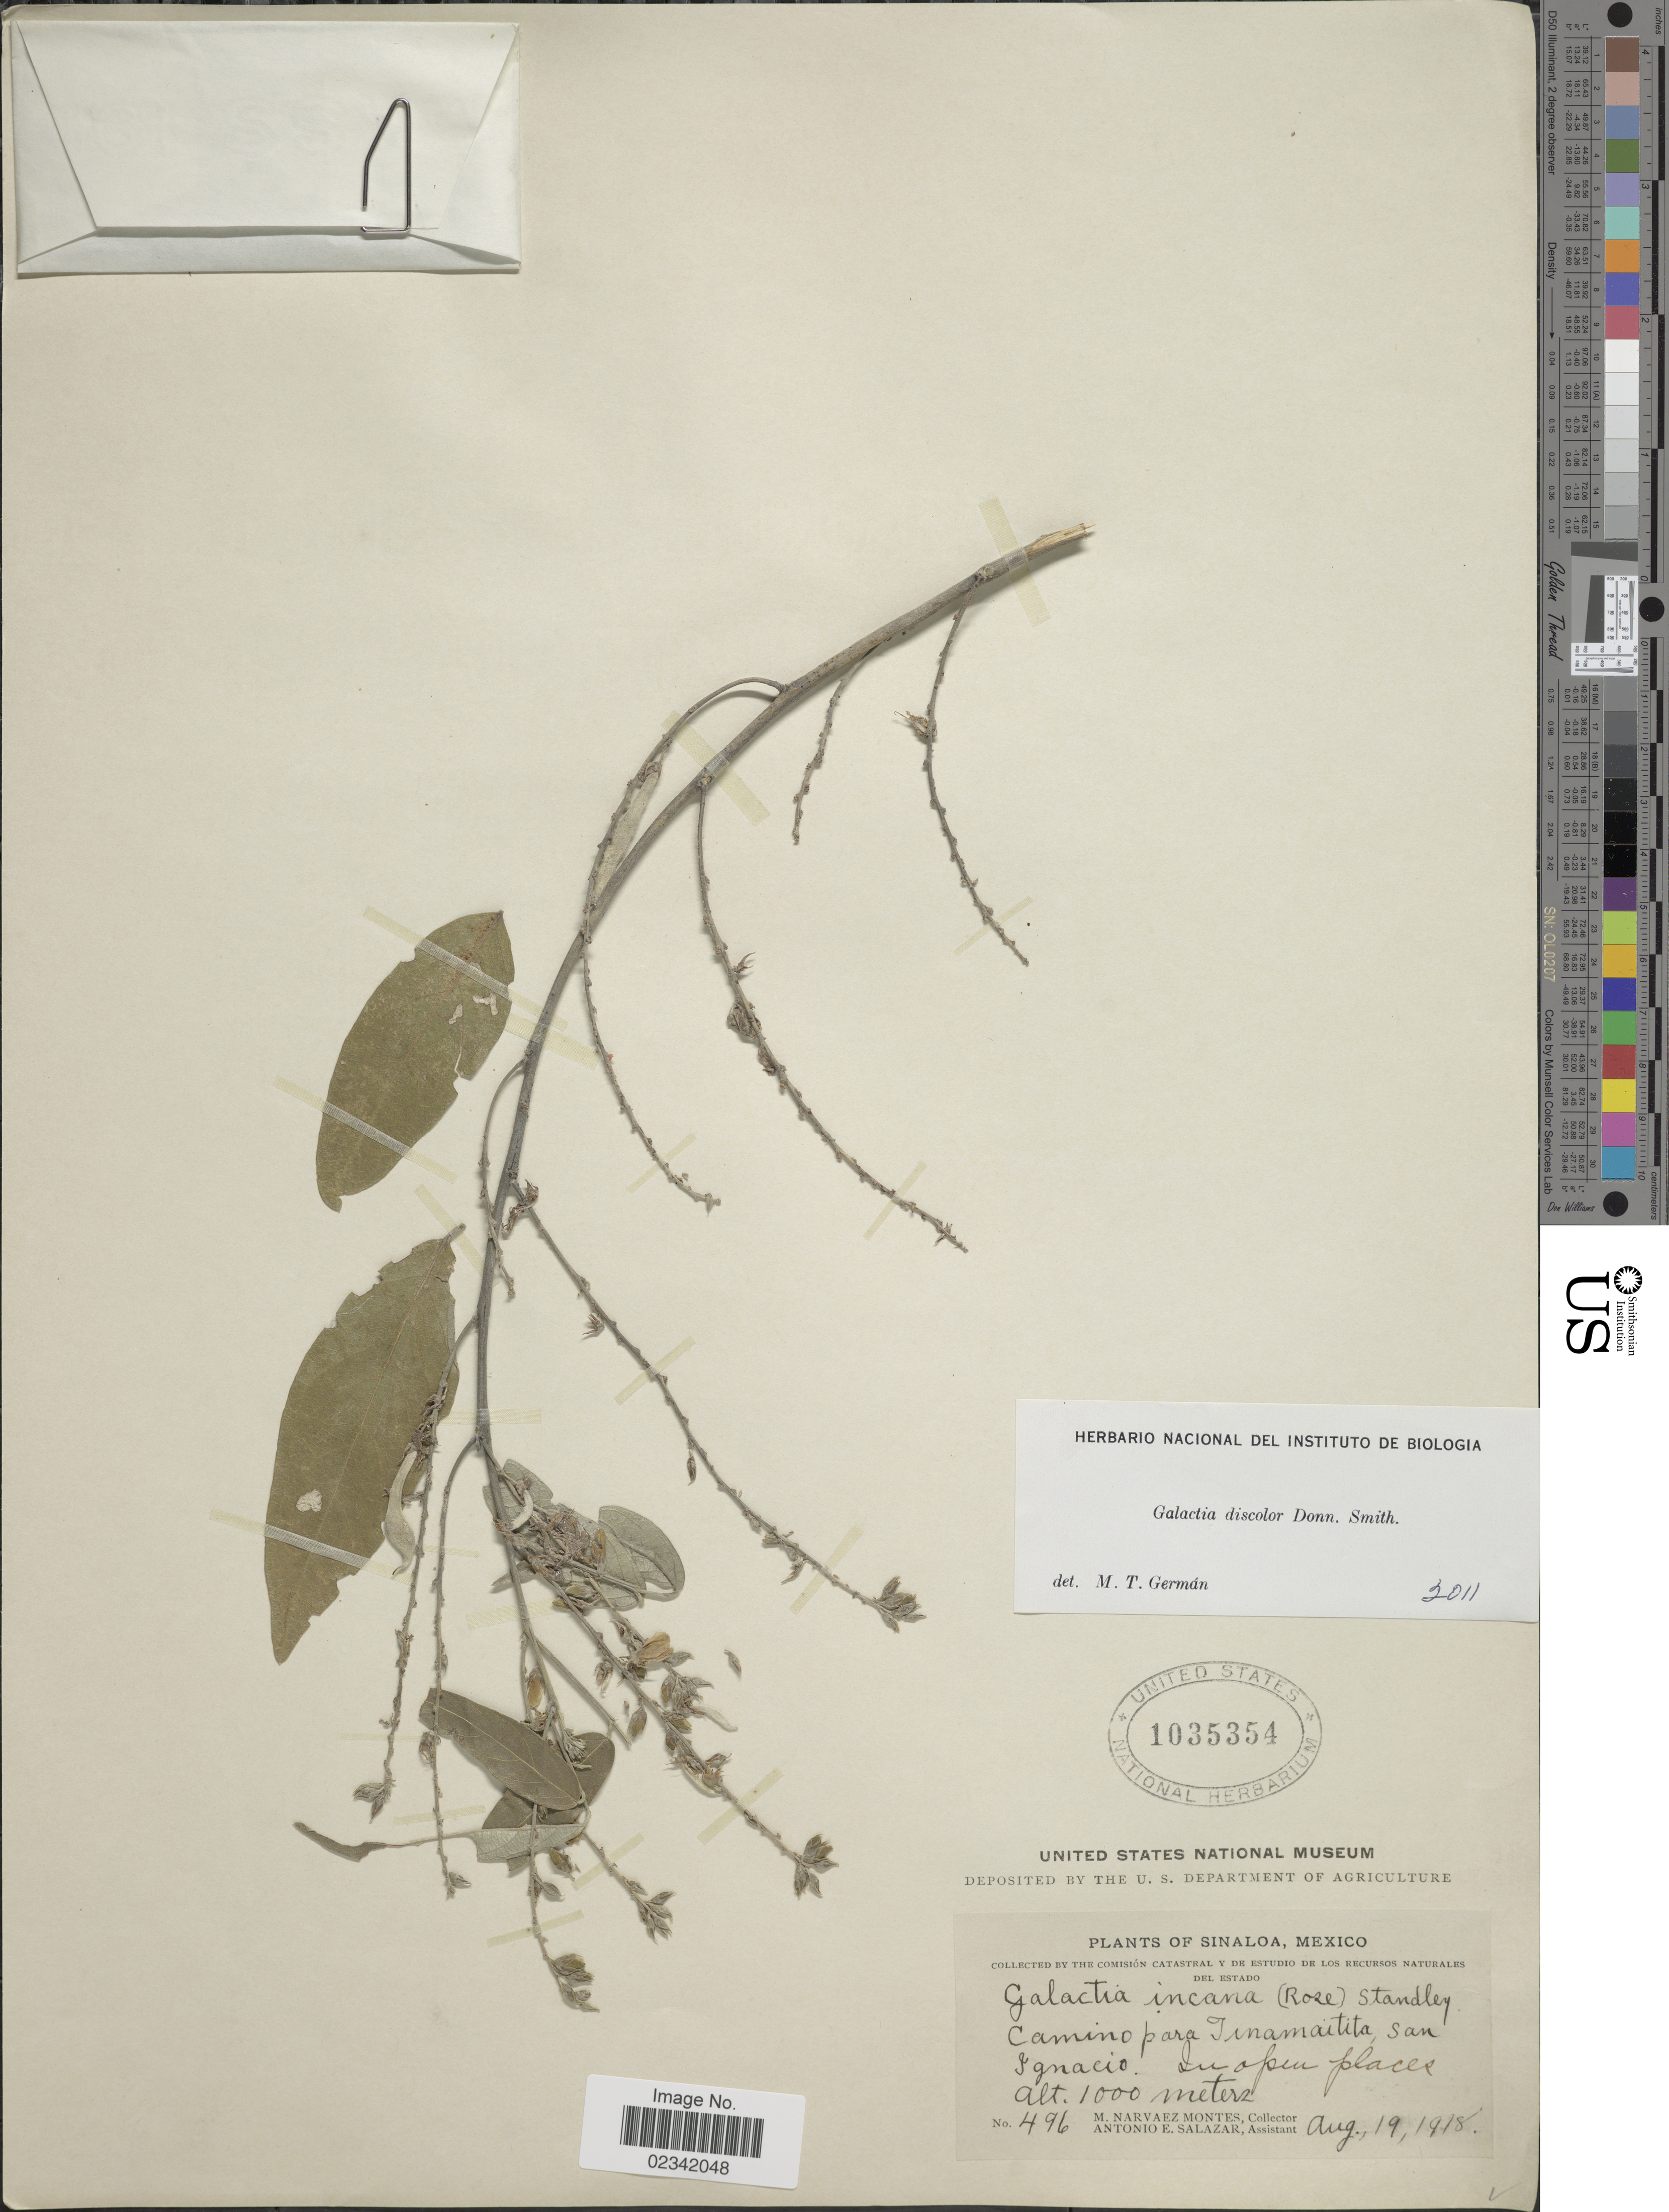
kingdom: Plantae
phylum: Tracheophyta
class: Magnoliopsida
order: Fabales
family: Fabaceae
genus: Galactia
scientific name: Galactia discolor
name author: Donn. Sm.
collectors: M. Narvaez-Montes & A. E. Salazar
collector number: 496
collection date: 1918-08-19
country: Mexico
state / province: Sinaloa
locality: Camino para Tinamaitita, San Ignacio, In open places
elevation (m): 1000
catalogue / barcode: US 1035354